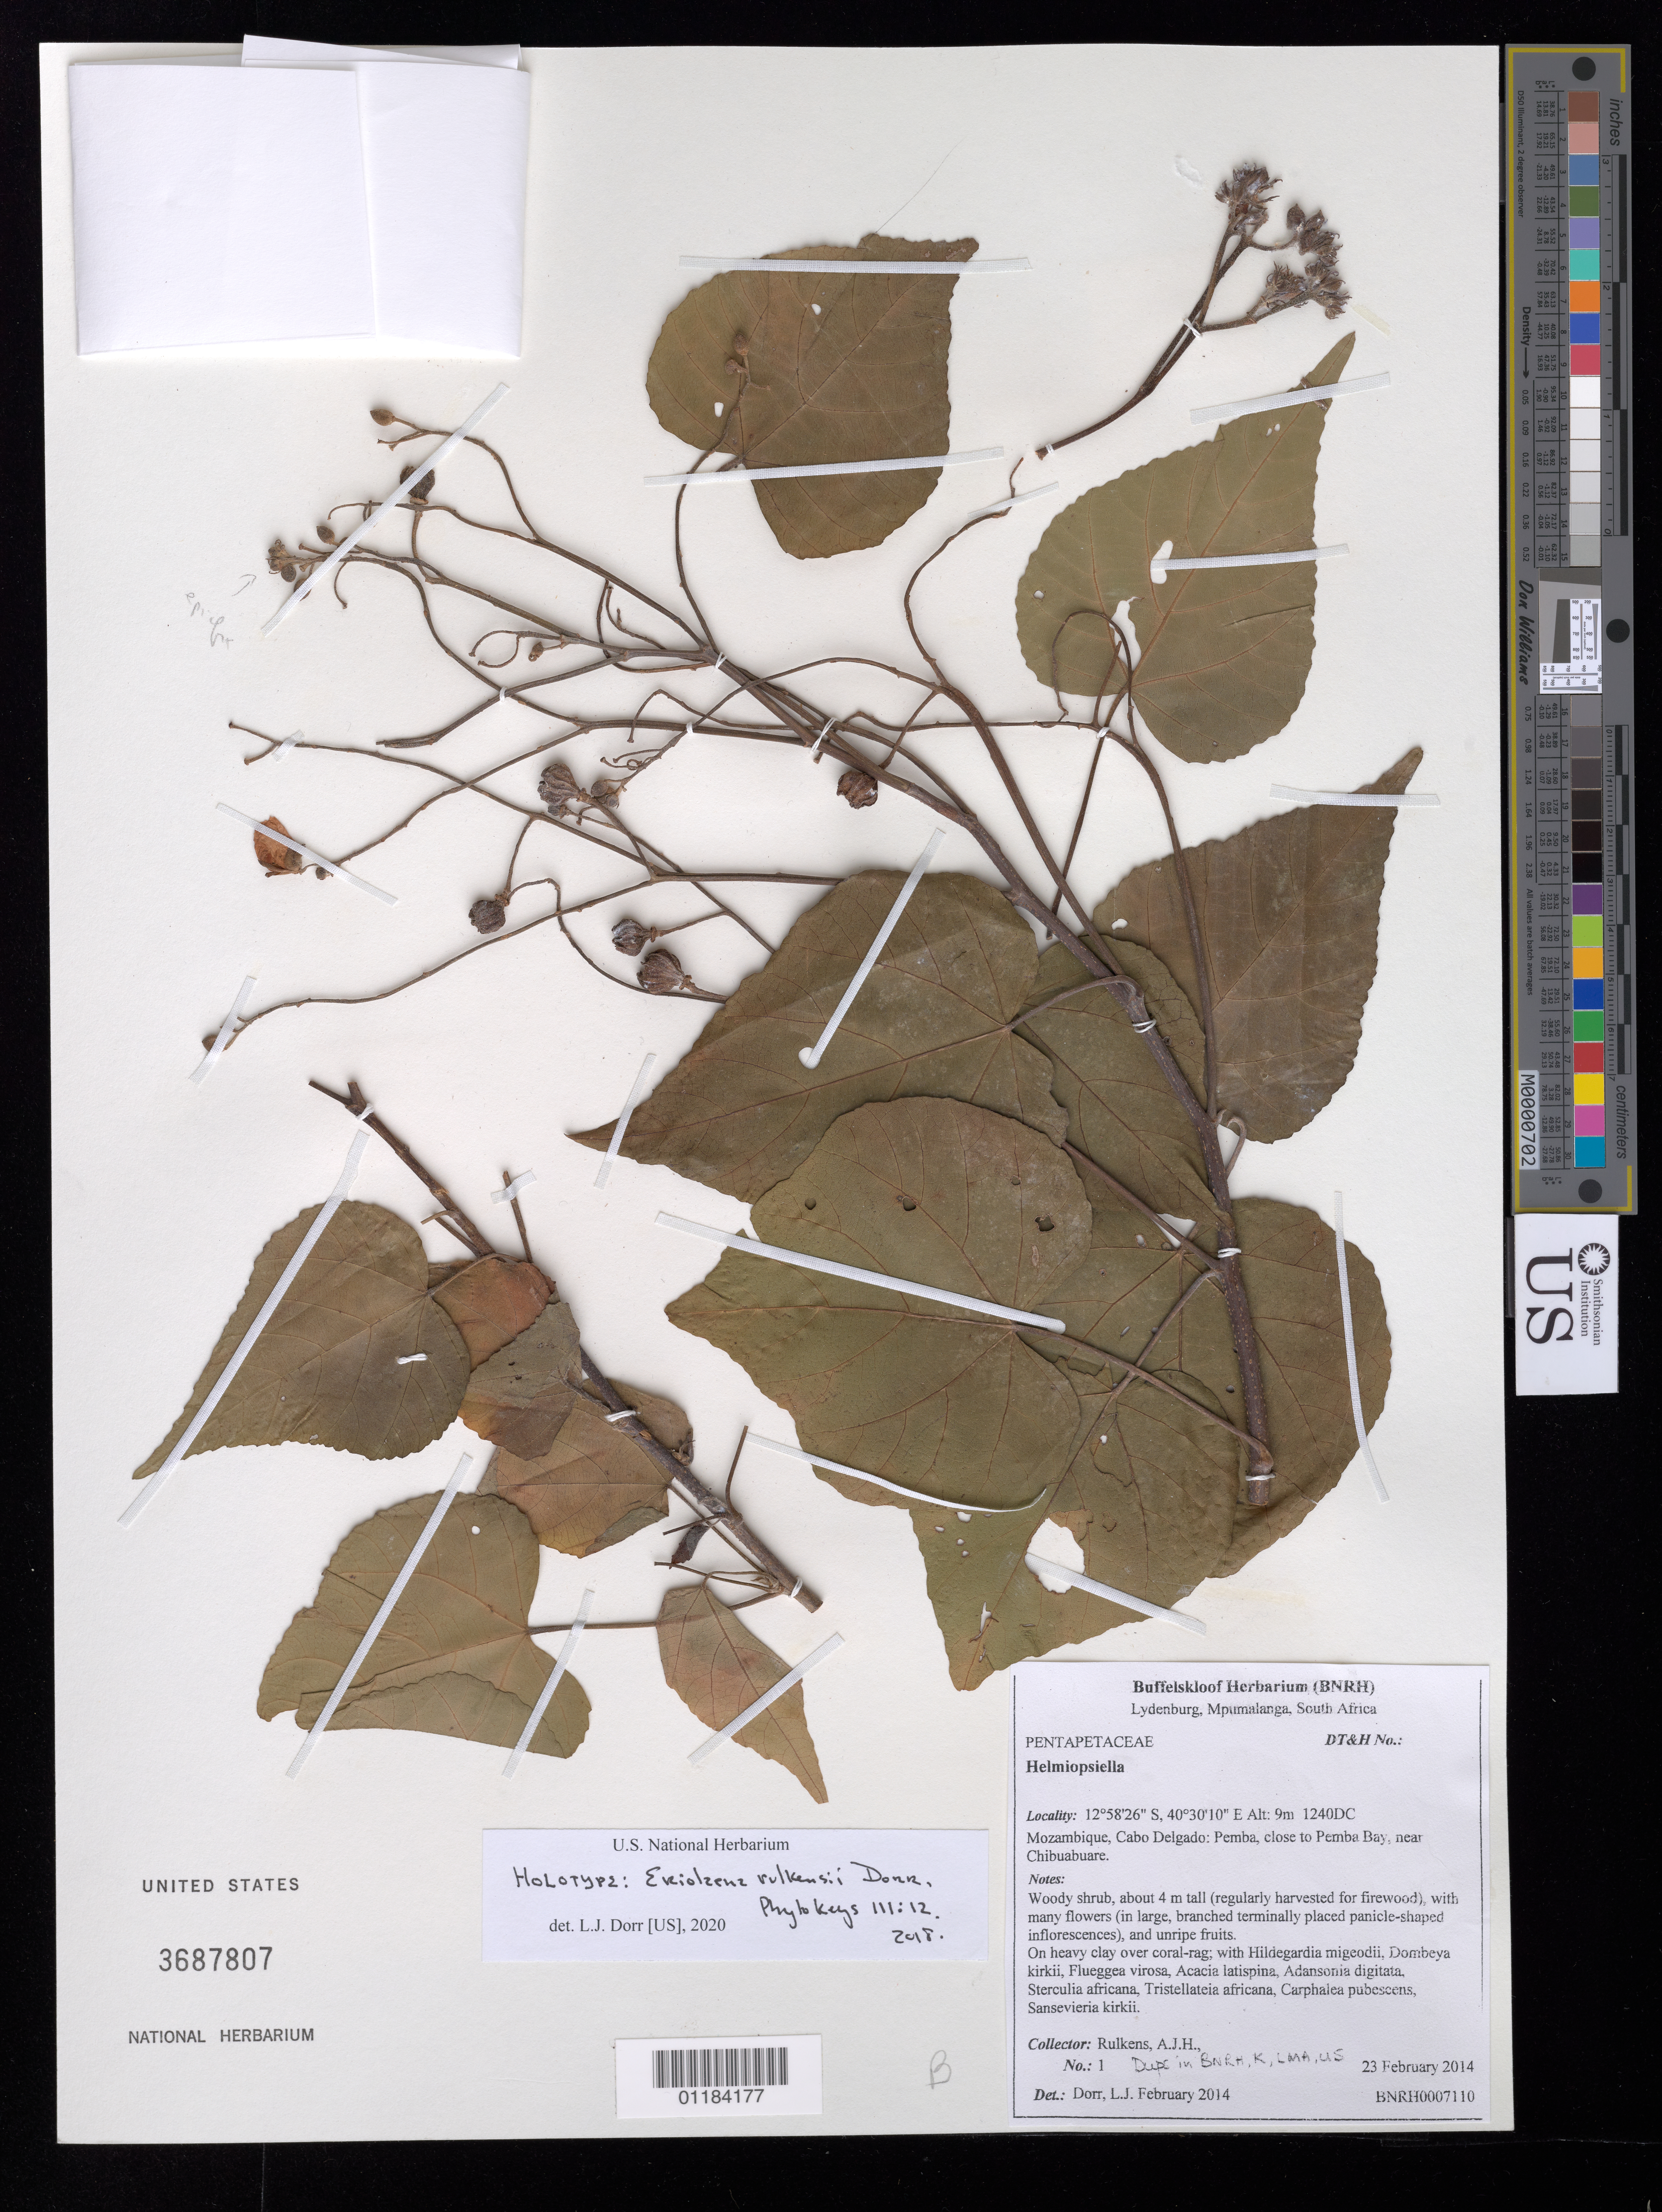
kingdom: Plantae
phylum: Tracheophyta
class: Magnoliopsida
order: Malvales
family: Malvaceae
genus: Eriolaena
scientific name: Eriolaena rulkensii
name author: Dorr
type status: Holotype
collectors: A. J. H. Rulkens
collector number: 1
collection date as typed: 23 February 2014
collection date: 2014-02-23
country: Mozambique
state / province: Cabo Delgado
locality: Pemba, close to Pemba Bay, near Chibuabuare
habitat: heavy clay over coral-rag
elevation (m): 9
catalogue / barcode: US 3687807